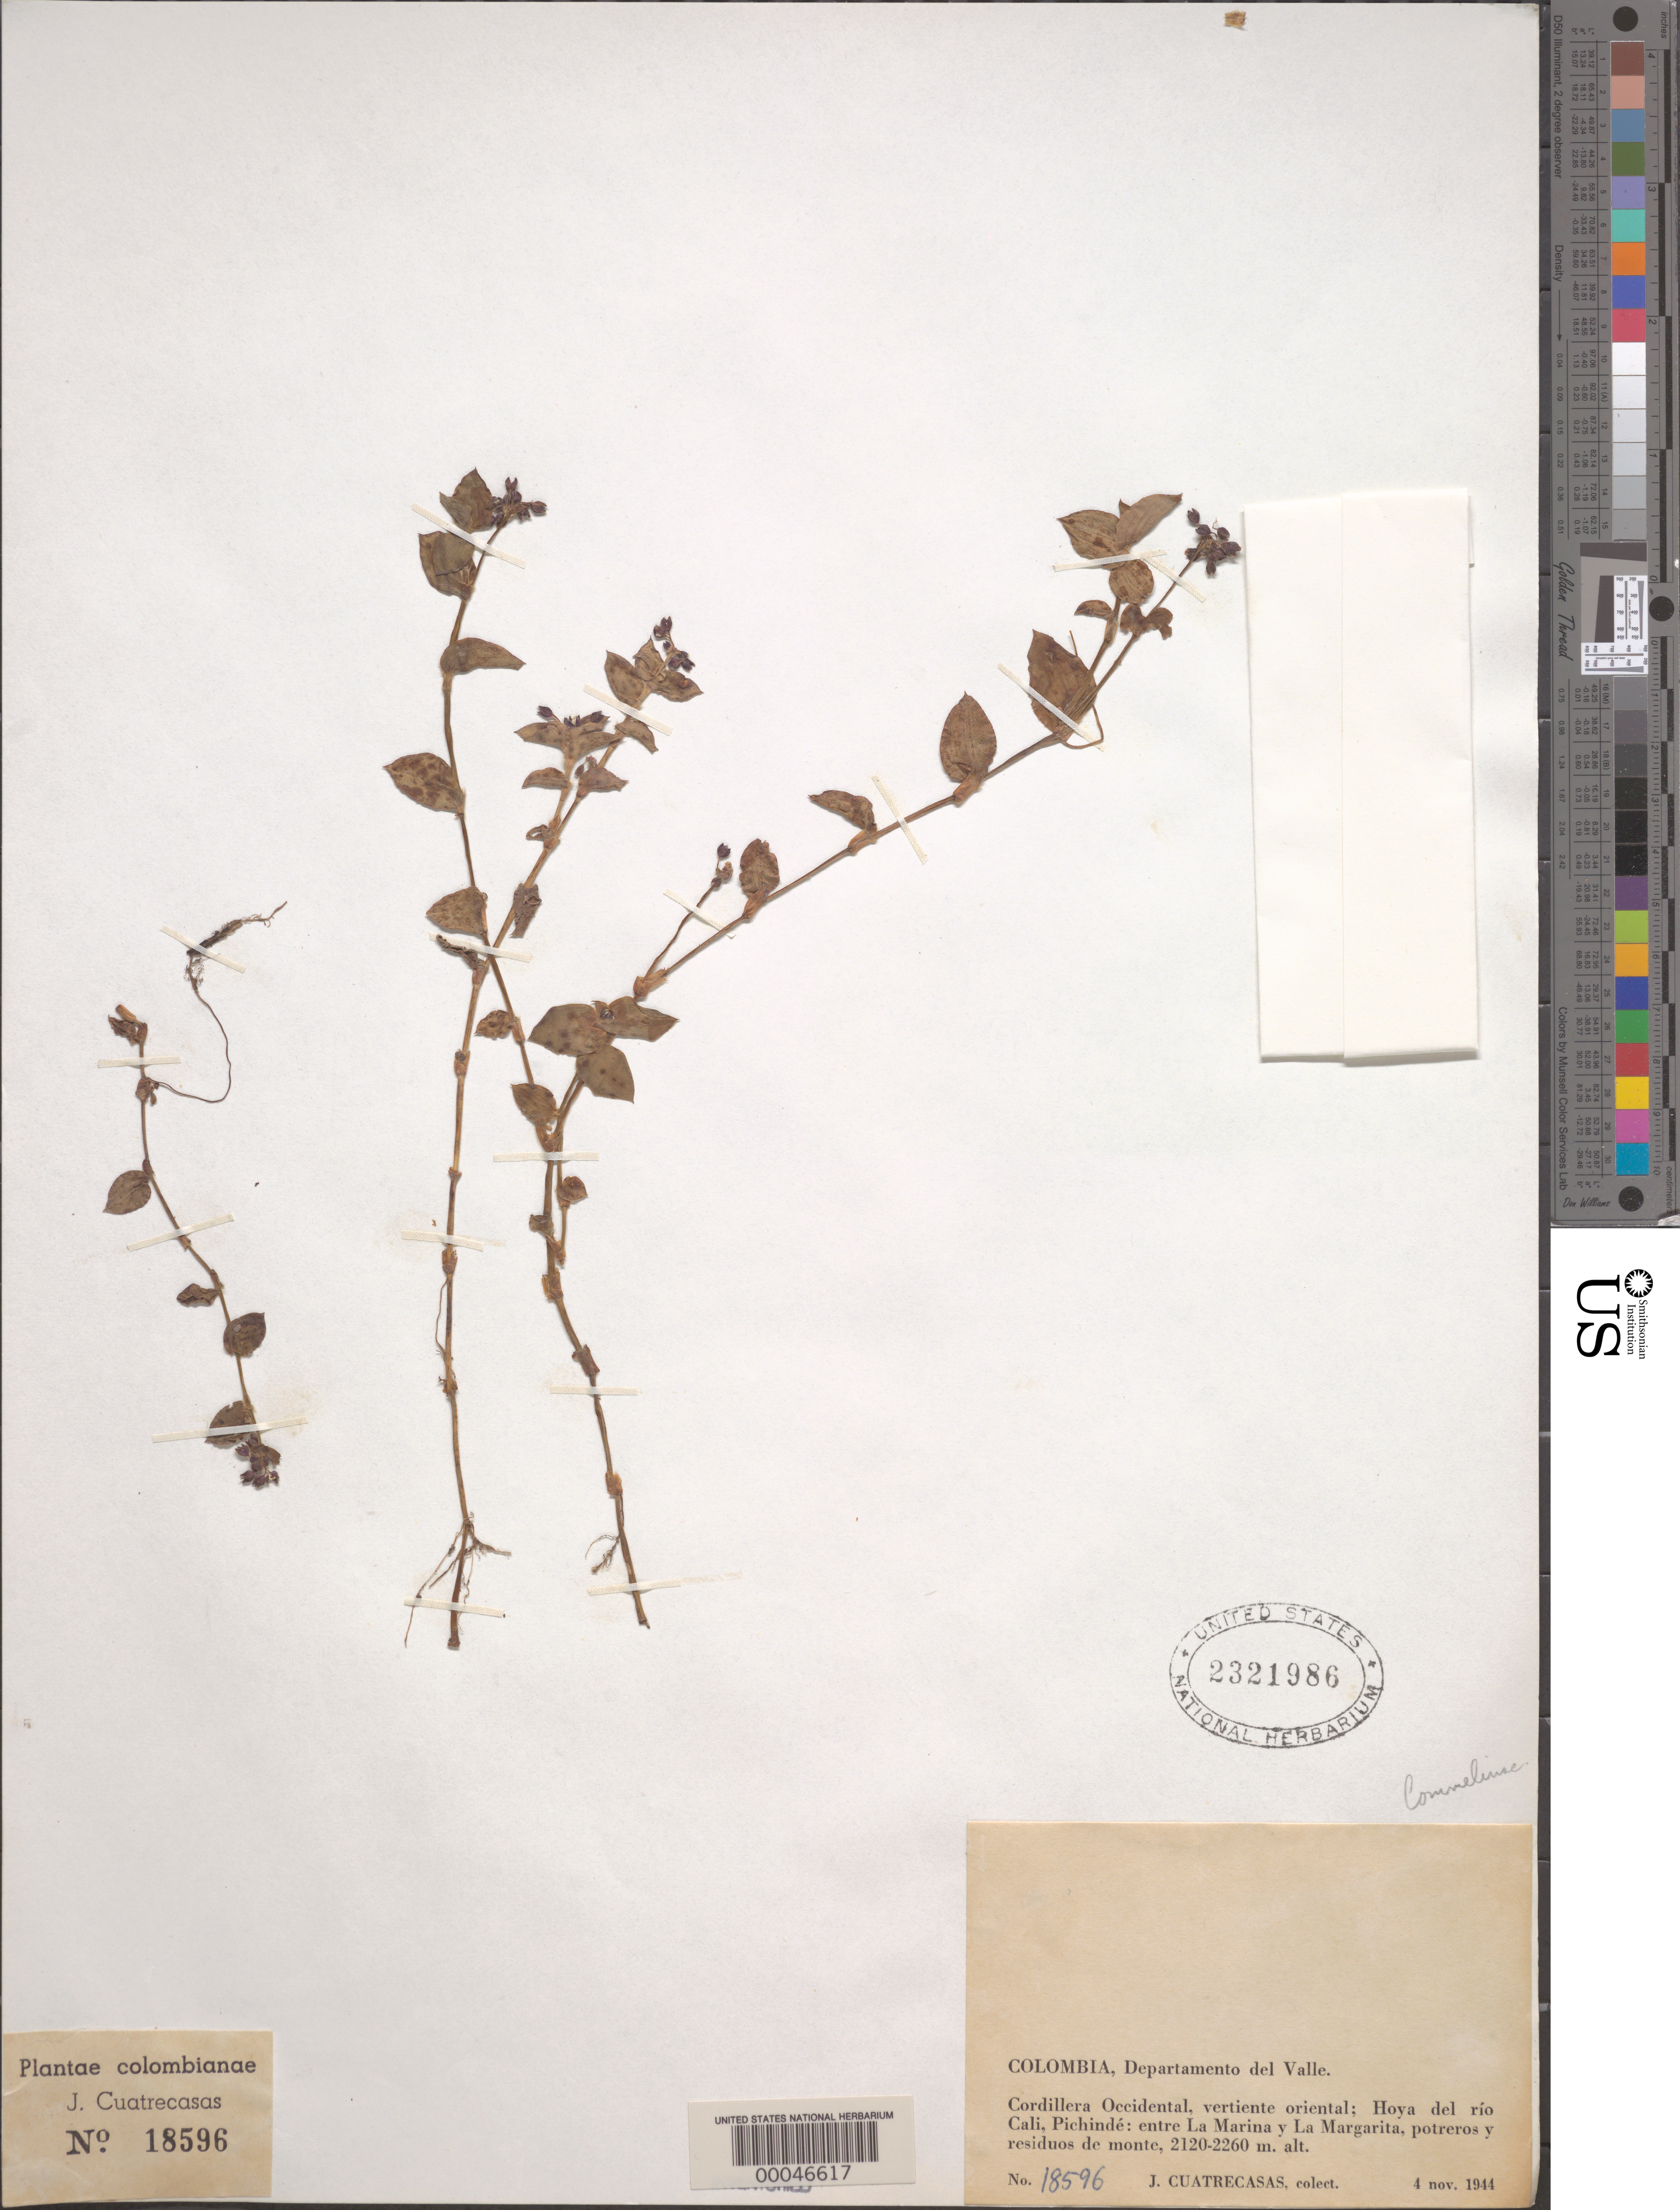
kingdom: Plantae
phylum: Tracheophyta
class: Liliopsida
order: Commelinales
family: Commelinaceae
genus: Callisia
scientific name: Callisia sp.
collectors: J. Cuatrecasas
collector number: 18596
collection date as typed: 04 Nov 1944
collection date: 1944-11-04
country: Colombia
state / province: Valle del Cauca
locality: Near Rio Cali, Pichinde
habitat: Mountain side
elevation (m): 2120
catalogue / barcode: US 2321986